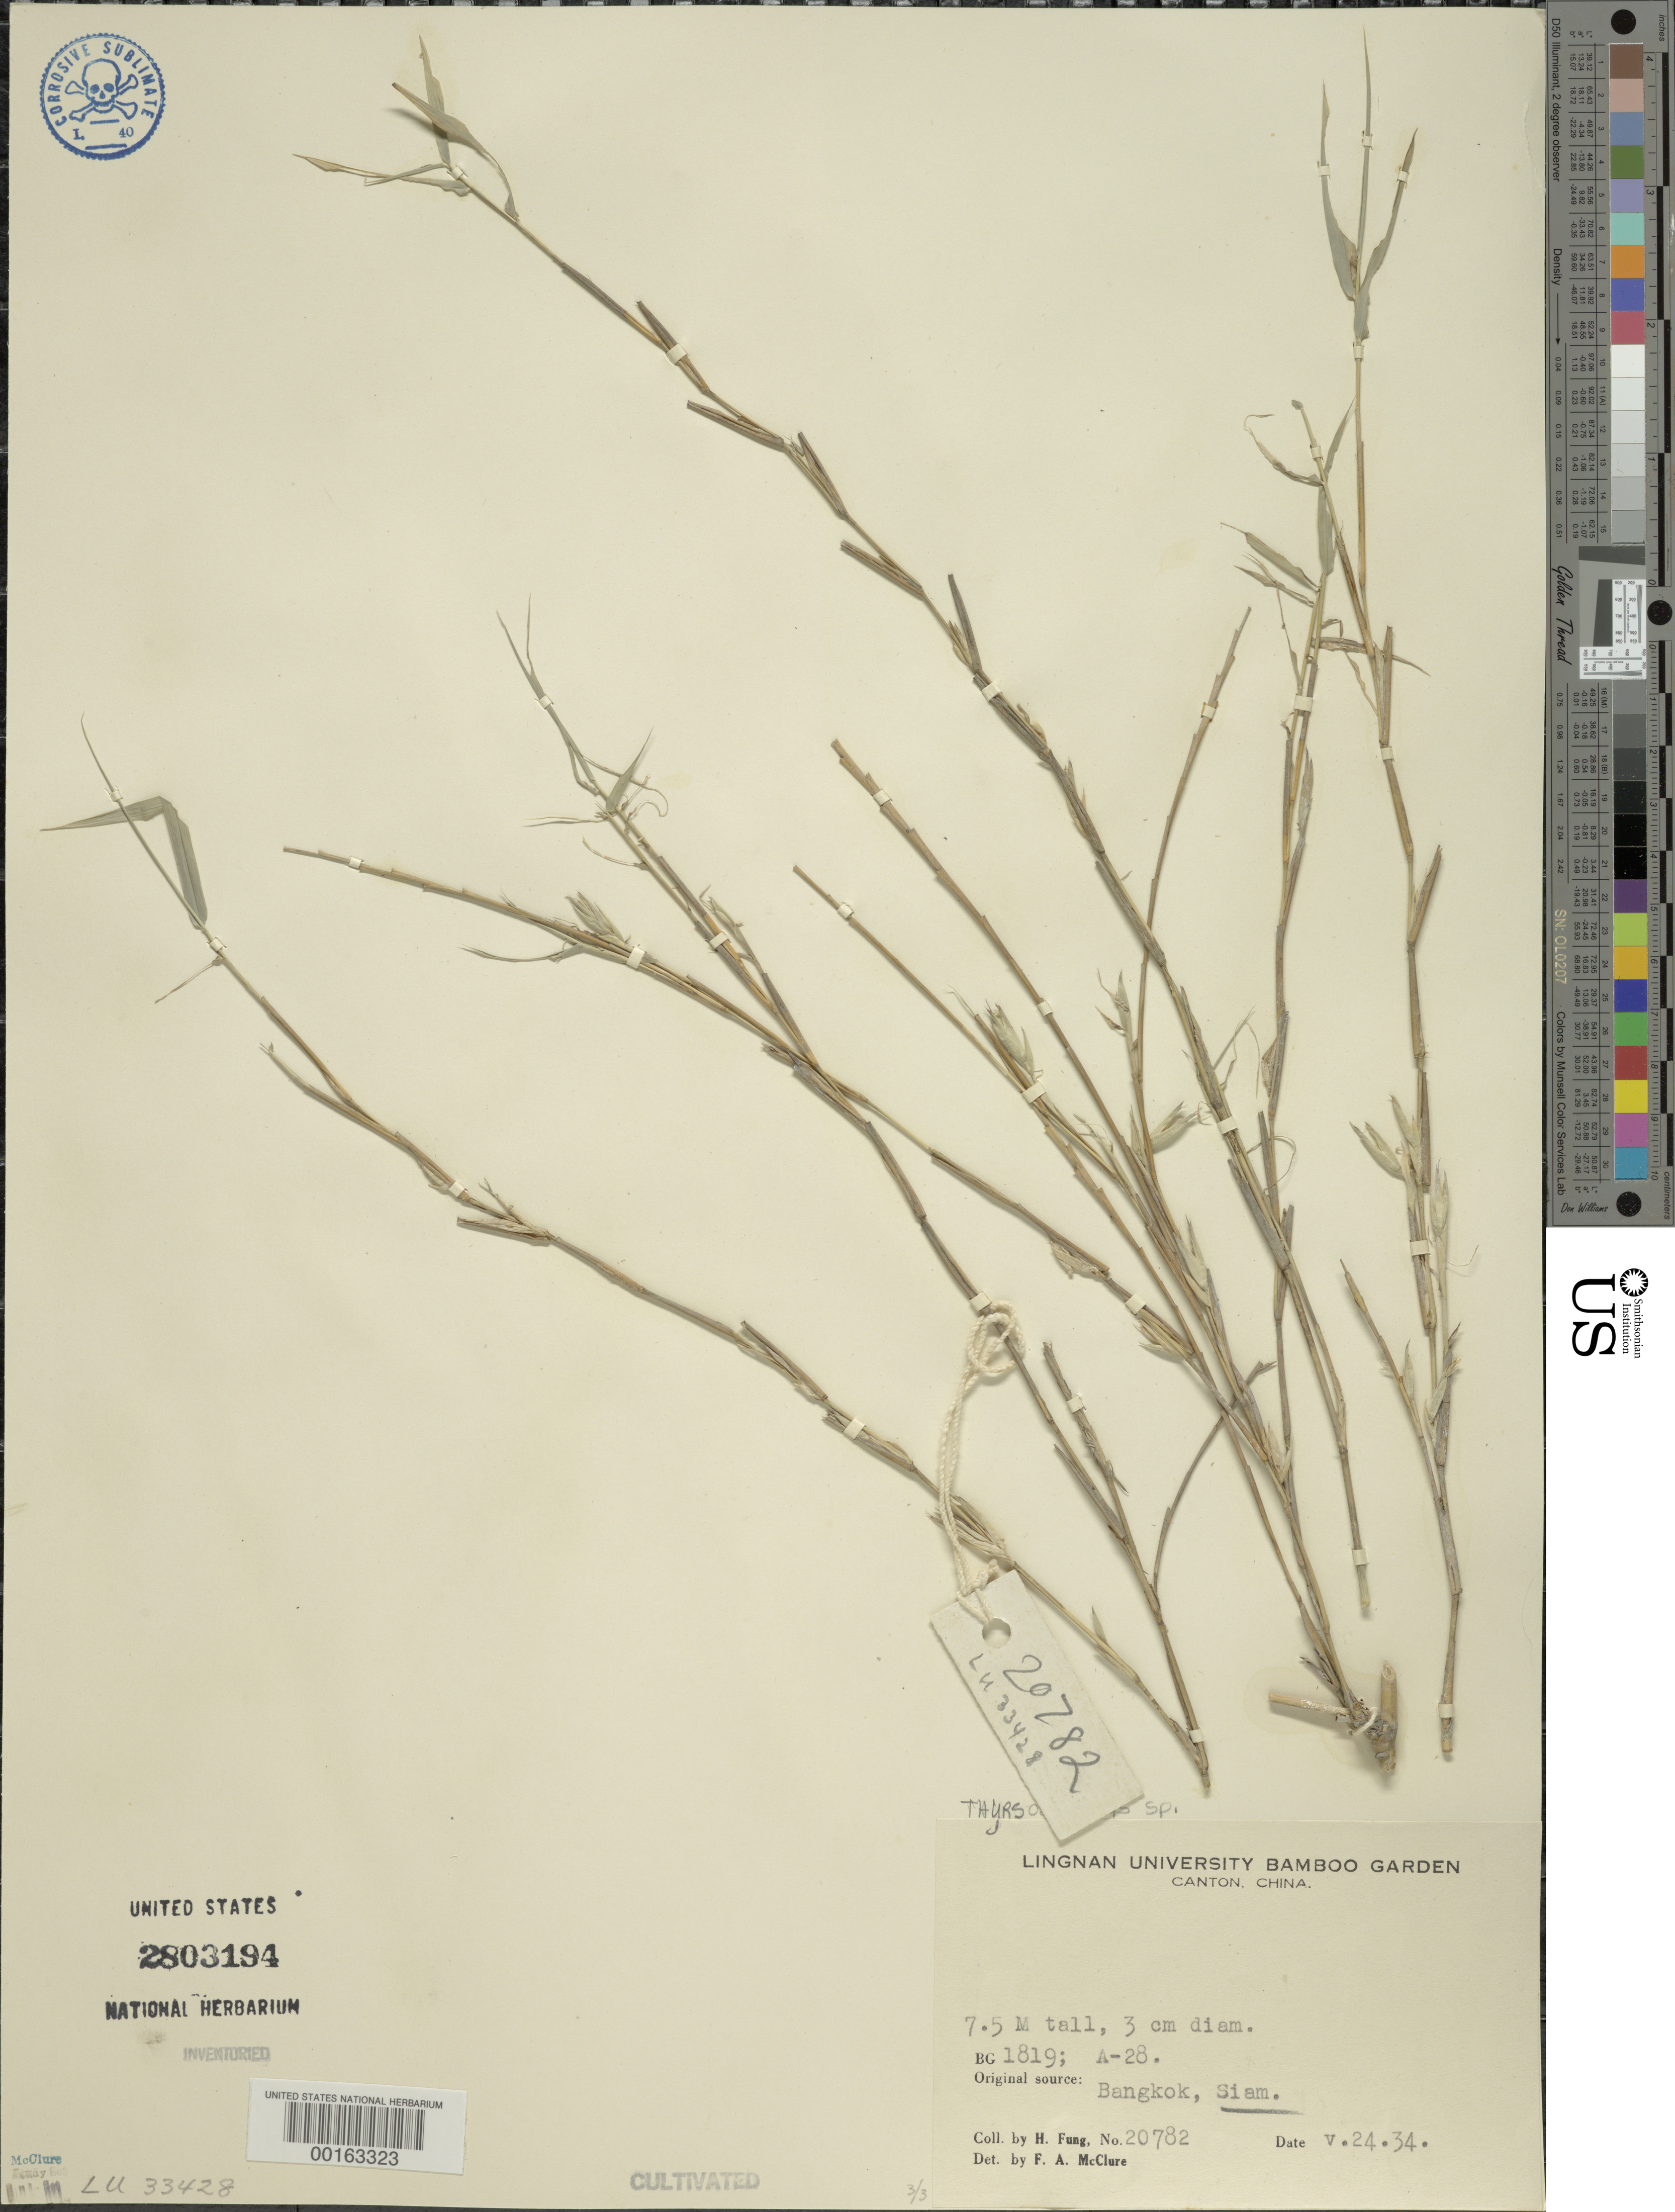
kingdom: Plantae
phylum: Tracheophyta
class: Liliopsida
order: Poales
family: Poaceae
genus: Thyrsostachys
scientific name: Thyrsostachys sp.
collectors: H. L. Fung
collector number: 20782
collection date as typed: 24 May 1934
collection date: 1934-05-24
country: China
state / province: Guangdong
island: Honam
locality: Lingnan University Bamboo Garden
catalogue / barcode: US 2803194